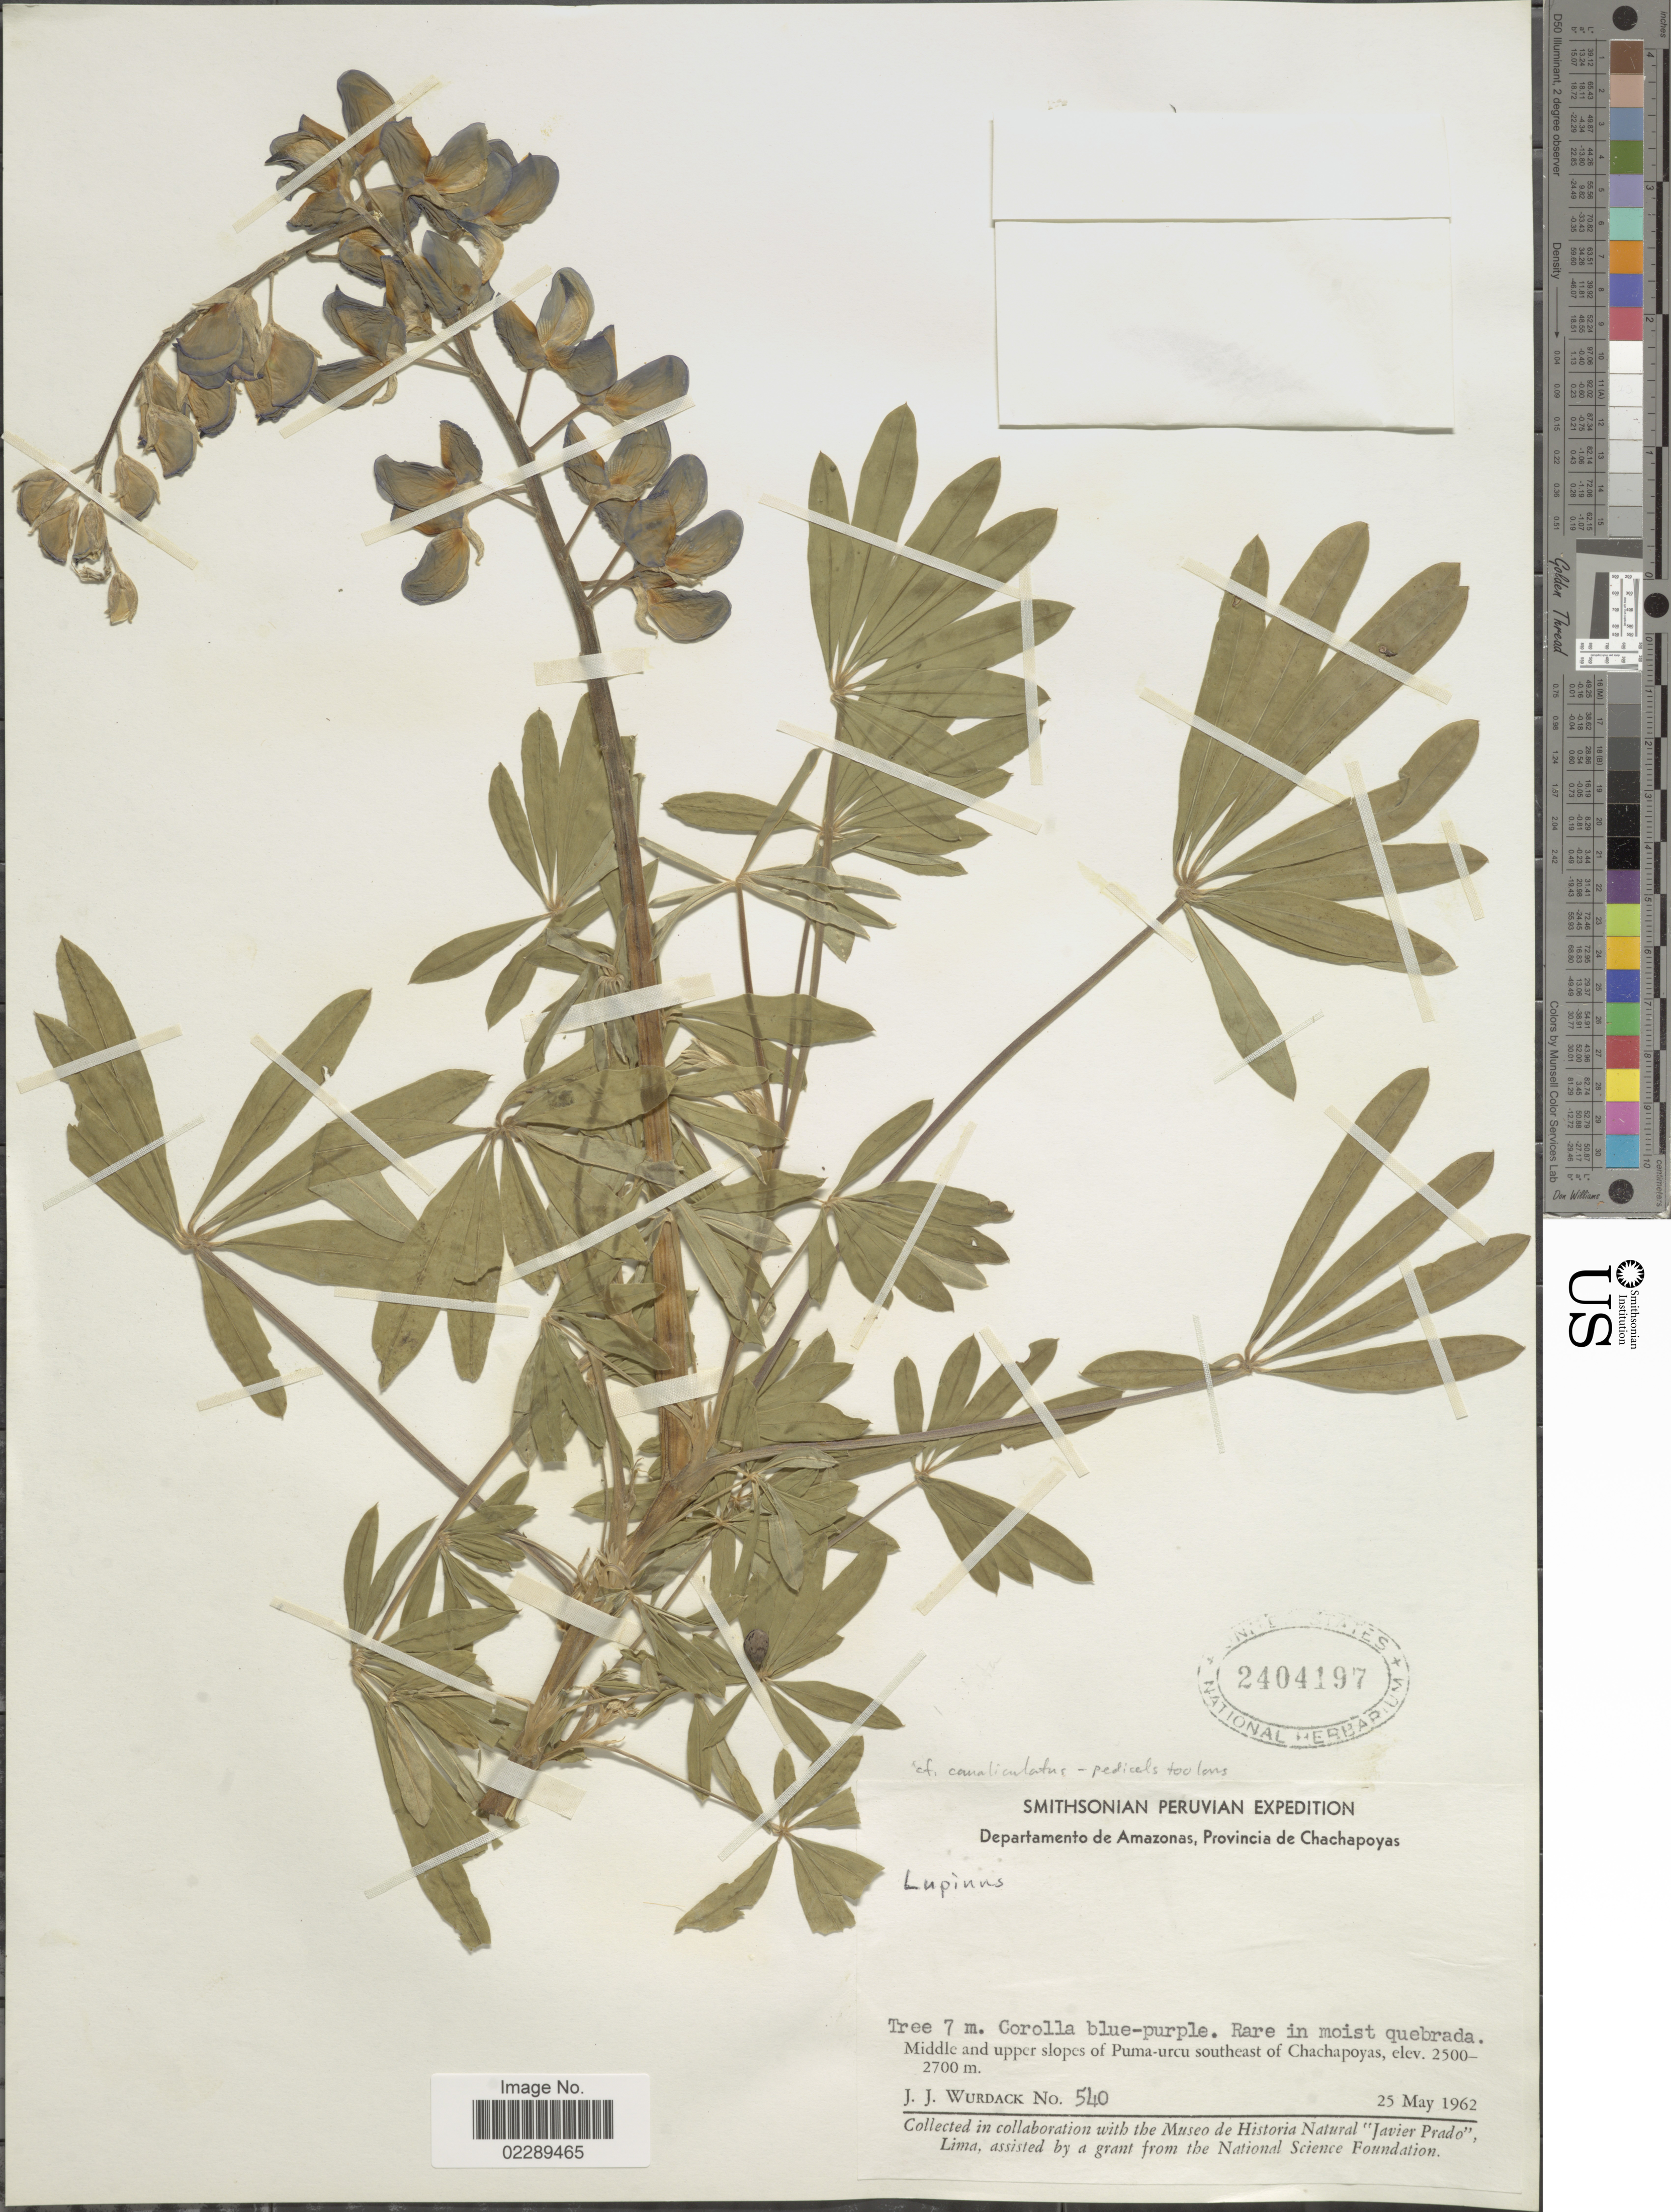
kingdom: Plantae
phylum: Tracheophyta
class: Magnoliopsida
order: Fabales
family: Fabaceae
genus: Lupinus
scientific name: Lupinus sp.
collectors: J. J. Wurdack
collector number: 540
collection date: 1962-05-25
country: Peru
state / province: Amazonas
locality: Departamento de Amazonas, Provincia de Chachapoyas. Middle and upper slopes of Puma-urcu southeast of Chachapoyas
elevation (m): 2500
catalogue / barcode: US 2404197